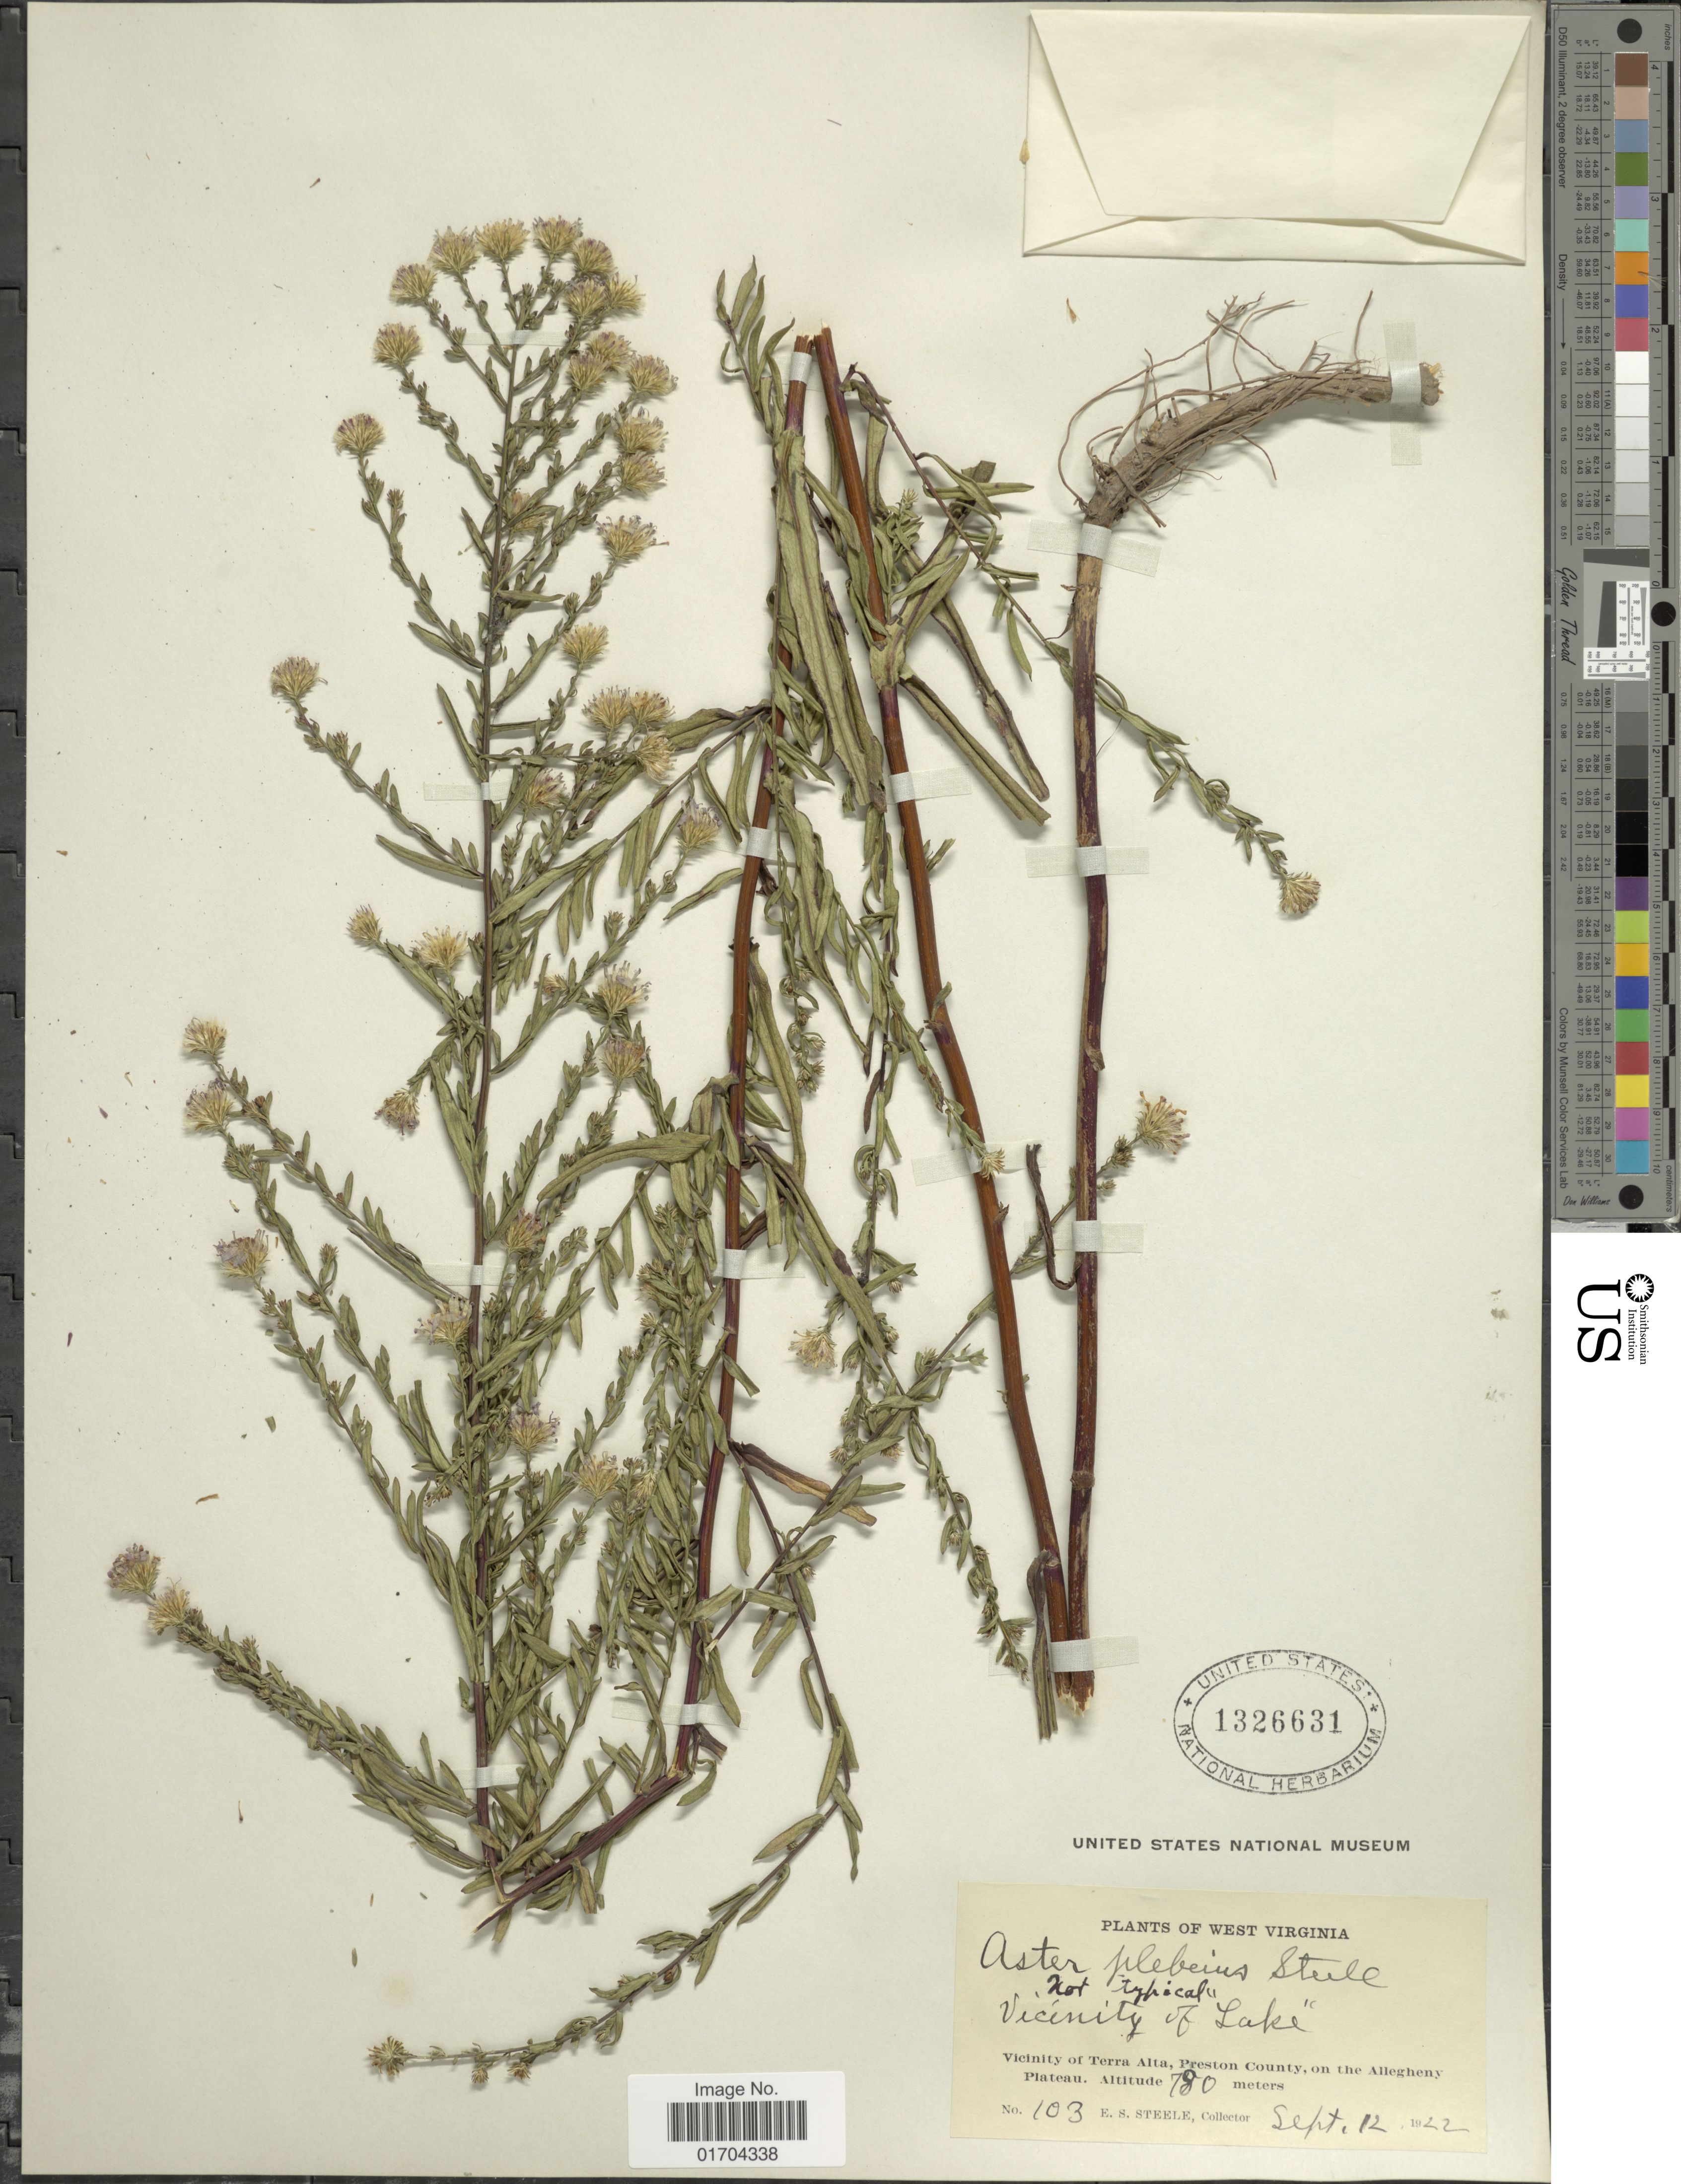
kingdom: Plantae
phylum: Tracheophyta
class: Magnoliopsida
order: Asterales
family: Asteraceae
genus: Symphyotrichum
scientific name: Symphyotrichum sp.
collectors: E. Steele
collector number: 103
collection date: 1922-09-12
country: United States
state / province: West Virginia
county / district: Preston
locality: Vicinity of Lake. vicinity of Terra Alta, Preston County, on the Allegheny Plateau.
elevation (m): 780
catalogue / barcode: US 1326631